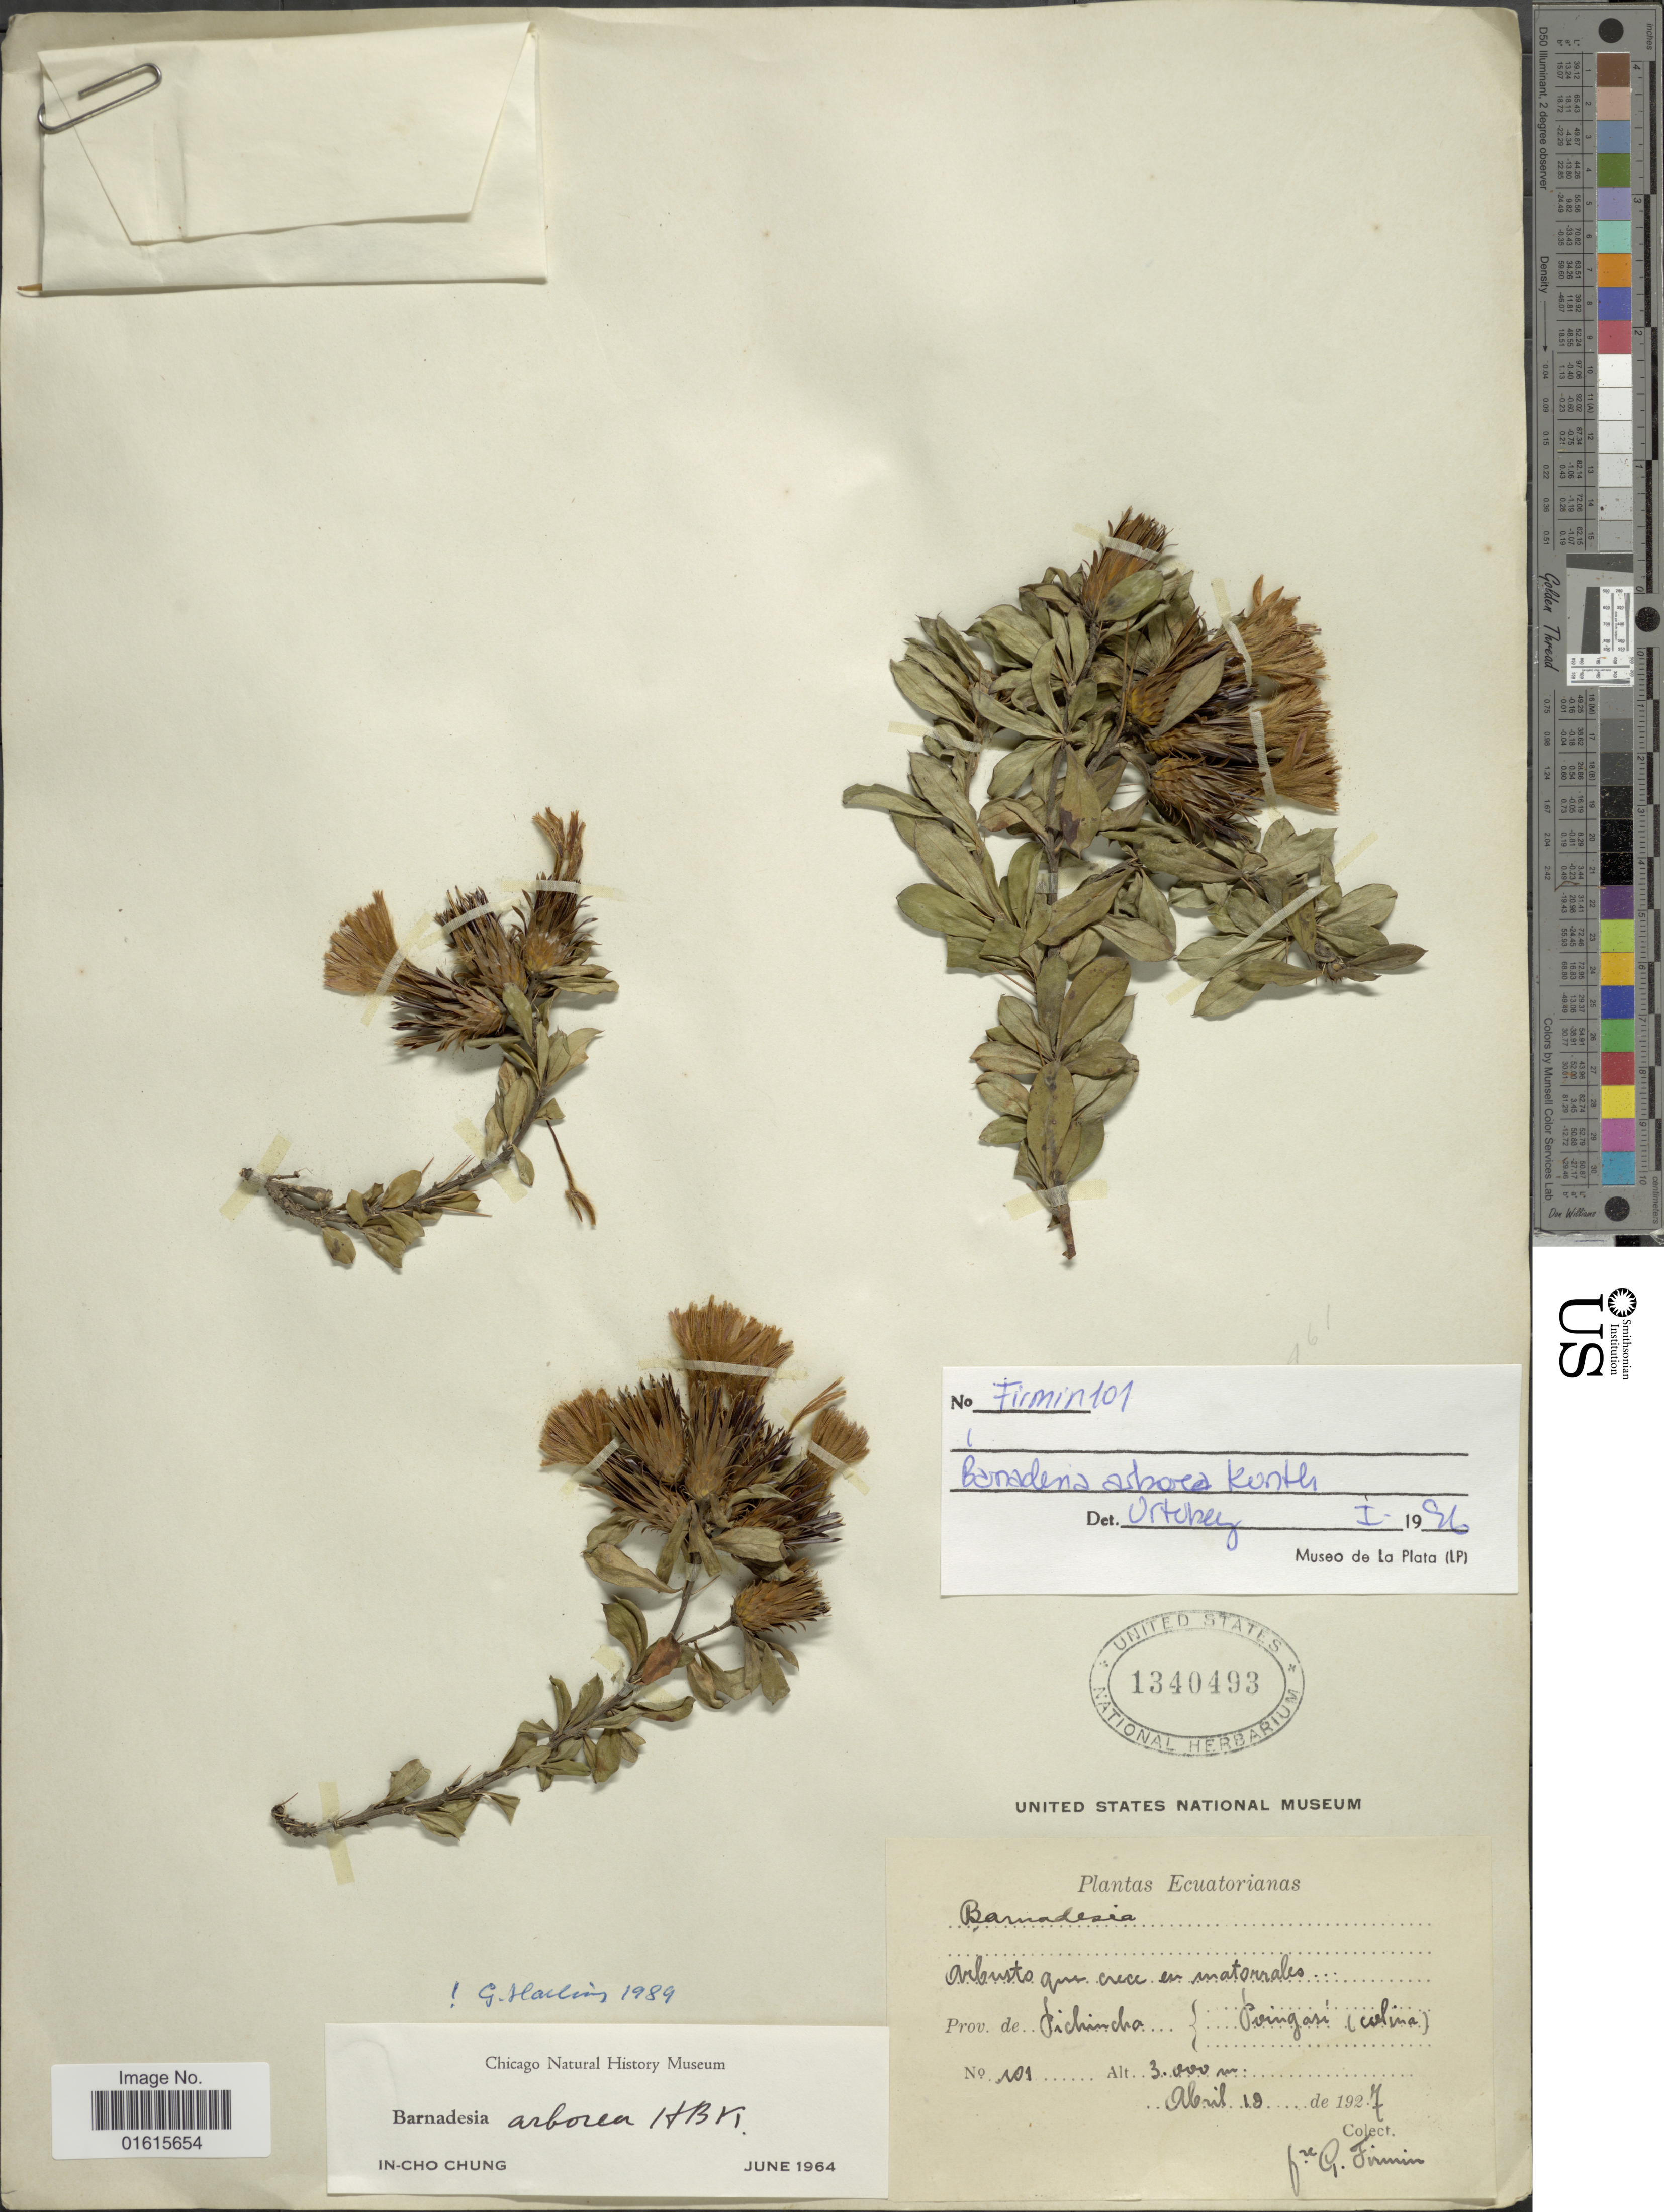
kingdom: Plantae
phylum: Tracheophyta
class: Magnoliopsida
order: Asterales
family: Asteraceae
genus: Barnadesia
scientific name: Barnadesia arborea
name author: Kunth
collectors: G. Firmin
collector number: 101*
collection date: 1927-04-19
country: Ecuador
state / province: Pichincha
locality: Poingasi (Colina)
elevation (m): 3000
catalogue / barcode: US 1340493